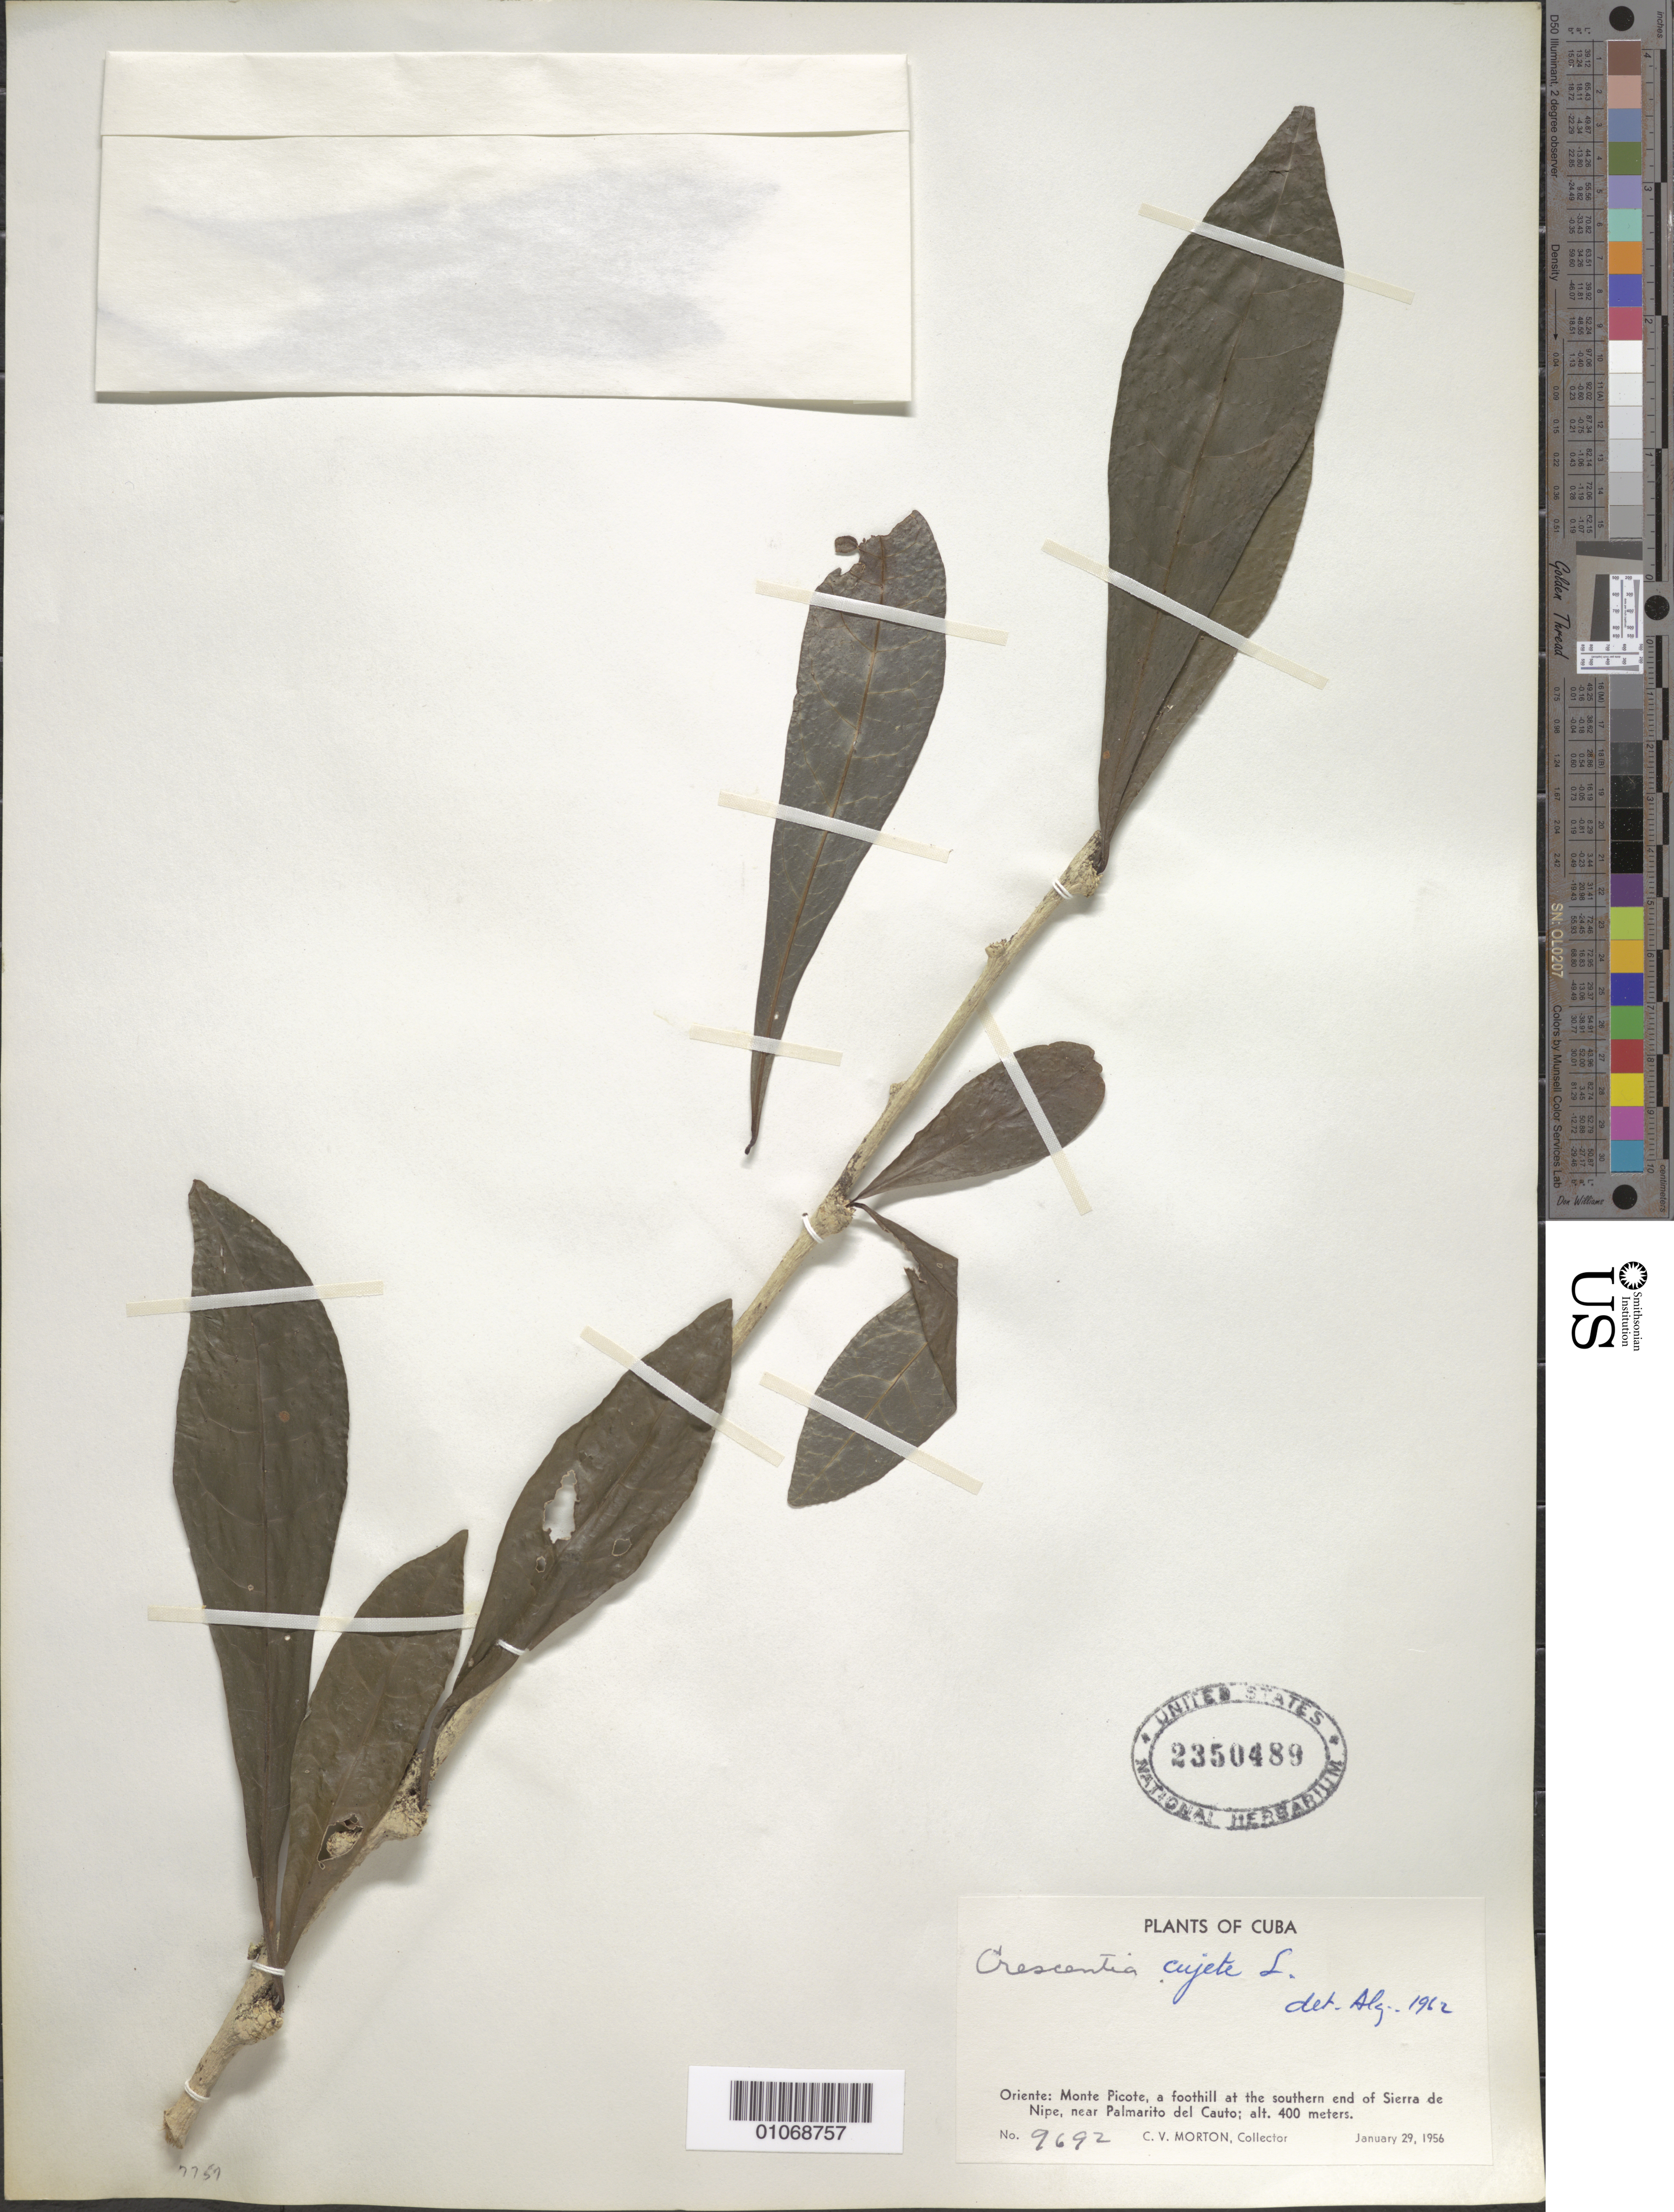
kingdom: Plantae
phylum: Tracheophyta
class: Magnoliopsida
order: Lamiales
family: Bignoniaceae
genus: Crescentia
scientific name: Crescentia cujete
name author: L.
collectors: C. V. Morton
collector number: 9692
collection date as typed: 29 Jan 1956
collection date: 1956-01-29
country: Cuba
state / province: Holguín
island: Cuba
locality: Monte Picote, a foothill at the southern end of Sierra de Nipe, near Palmarito del Cauto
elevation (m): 400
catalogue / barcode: US 2350489